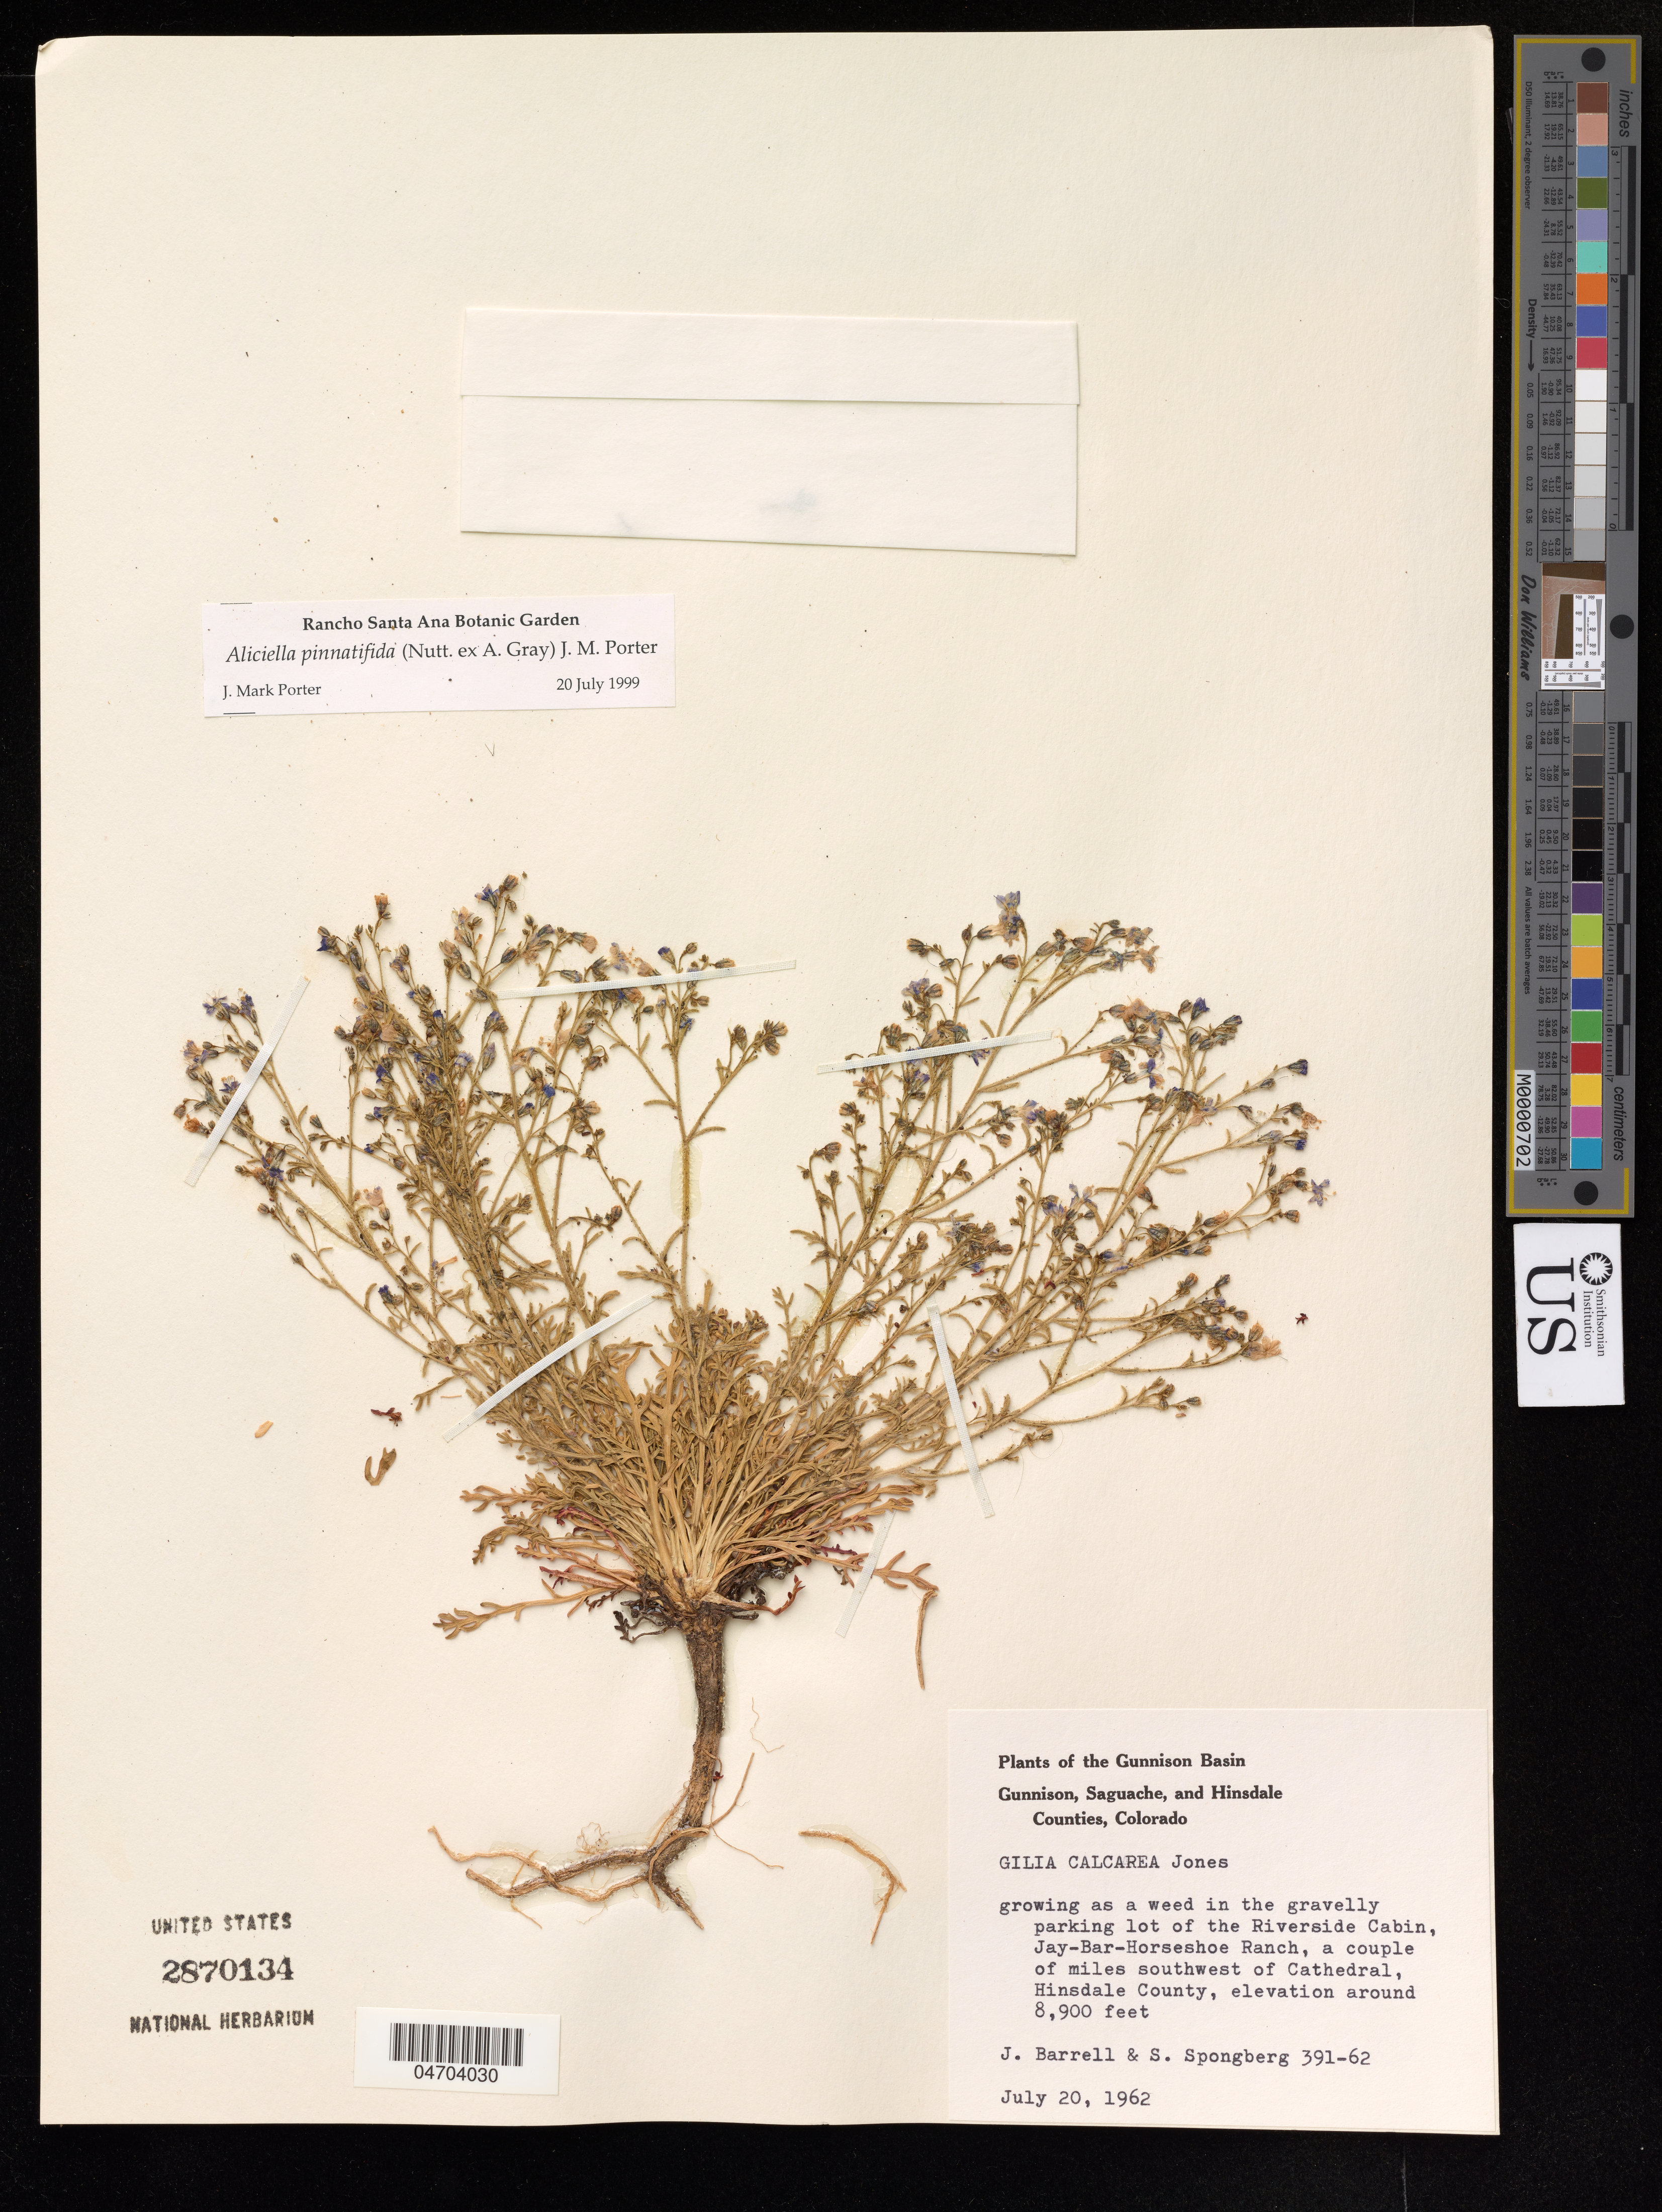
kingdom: Plantae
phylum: Tracheophyta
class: Magnoliopsida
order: Ericales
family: Polemoniaceae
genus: Aliciella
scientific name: Aliciella pinnatifida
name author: (Nutt. ex A. Gray) J.M. Porter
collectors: J. Barrell & S. Spongberg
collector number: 391-62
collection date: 1962-07-20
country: United States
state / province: Colorado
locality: Gunnison Basin. Parking lot of the Riverside Cabin, Jay-Bar-Horseshoe Ranch, a couple of miles southwest of Cathedral, Hinsdale County.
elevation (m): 2713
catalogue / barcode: US 2870134